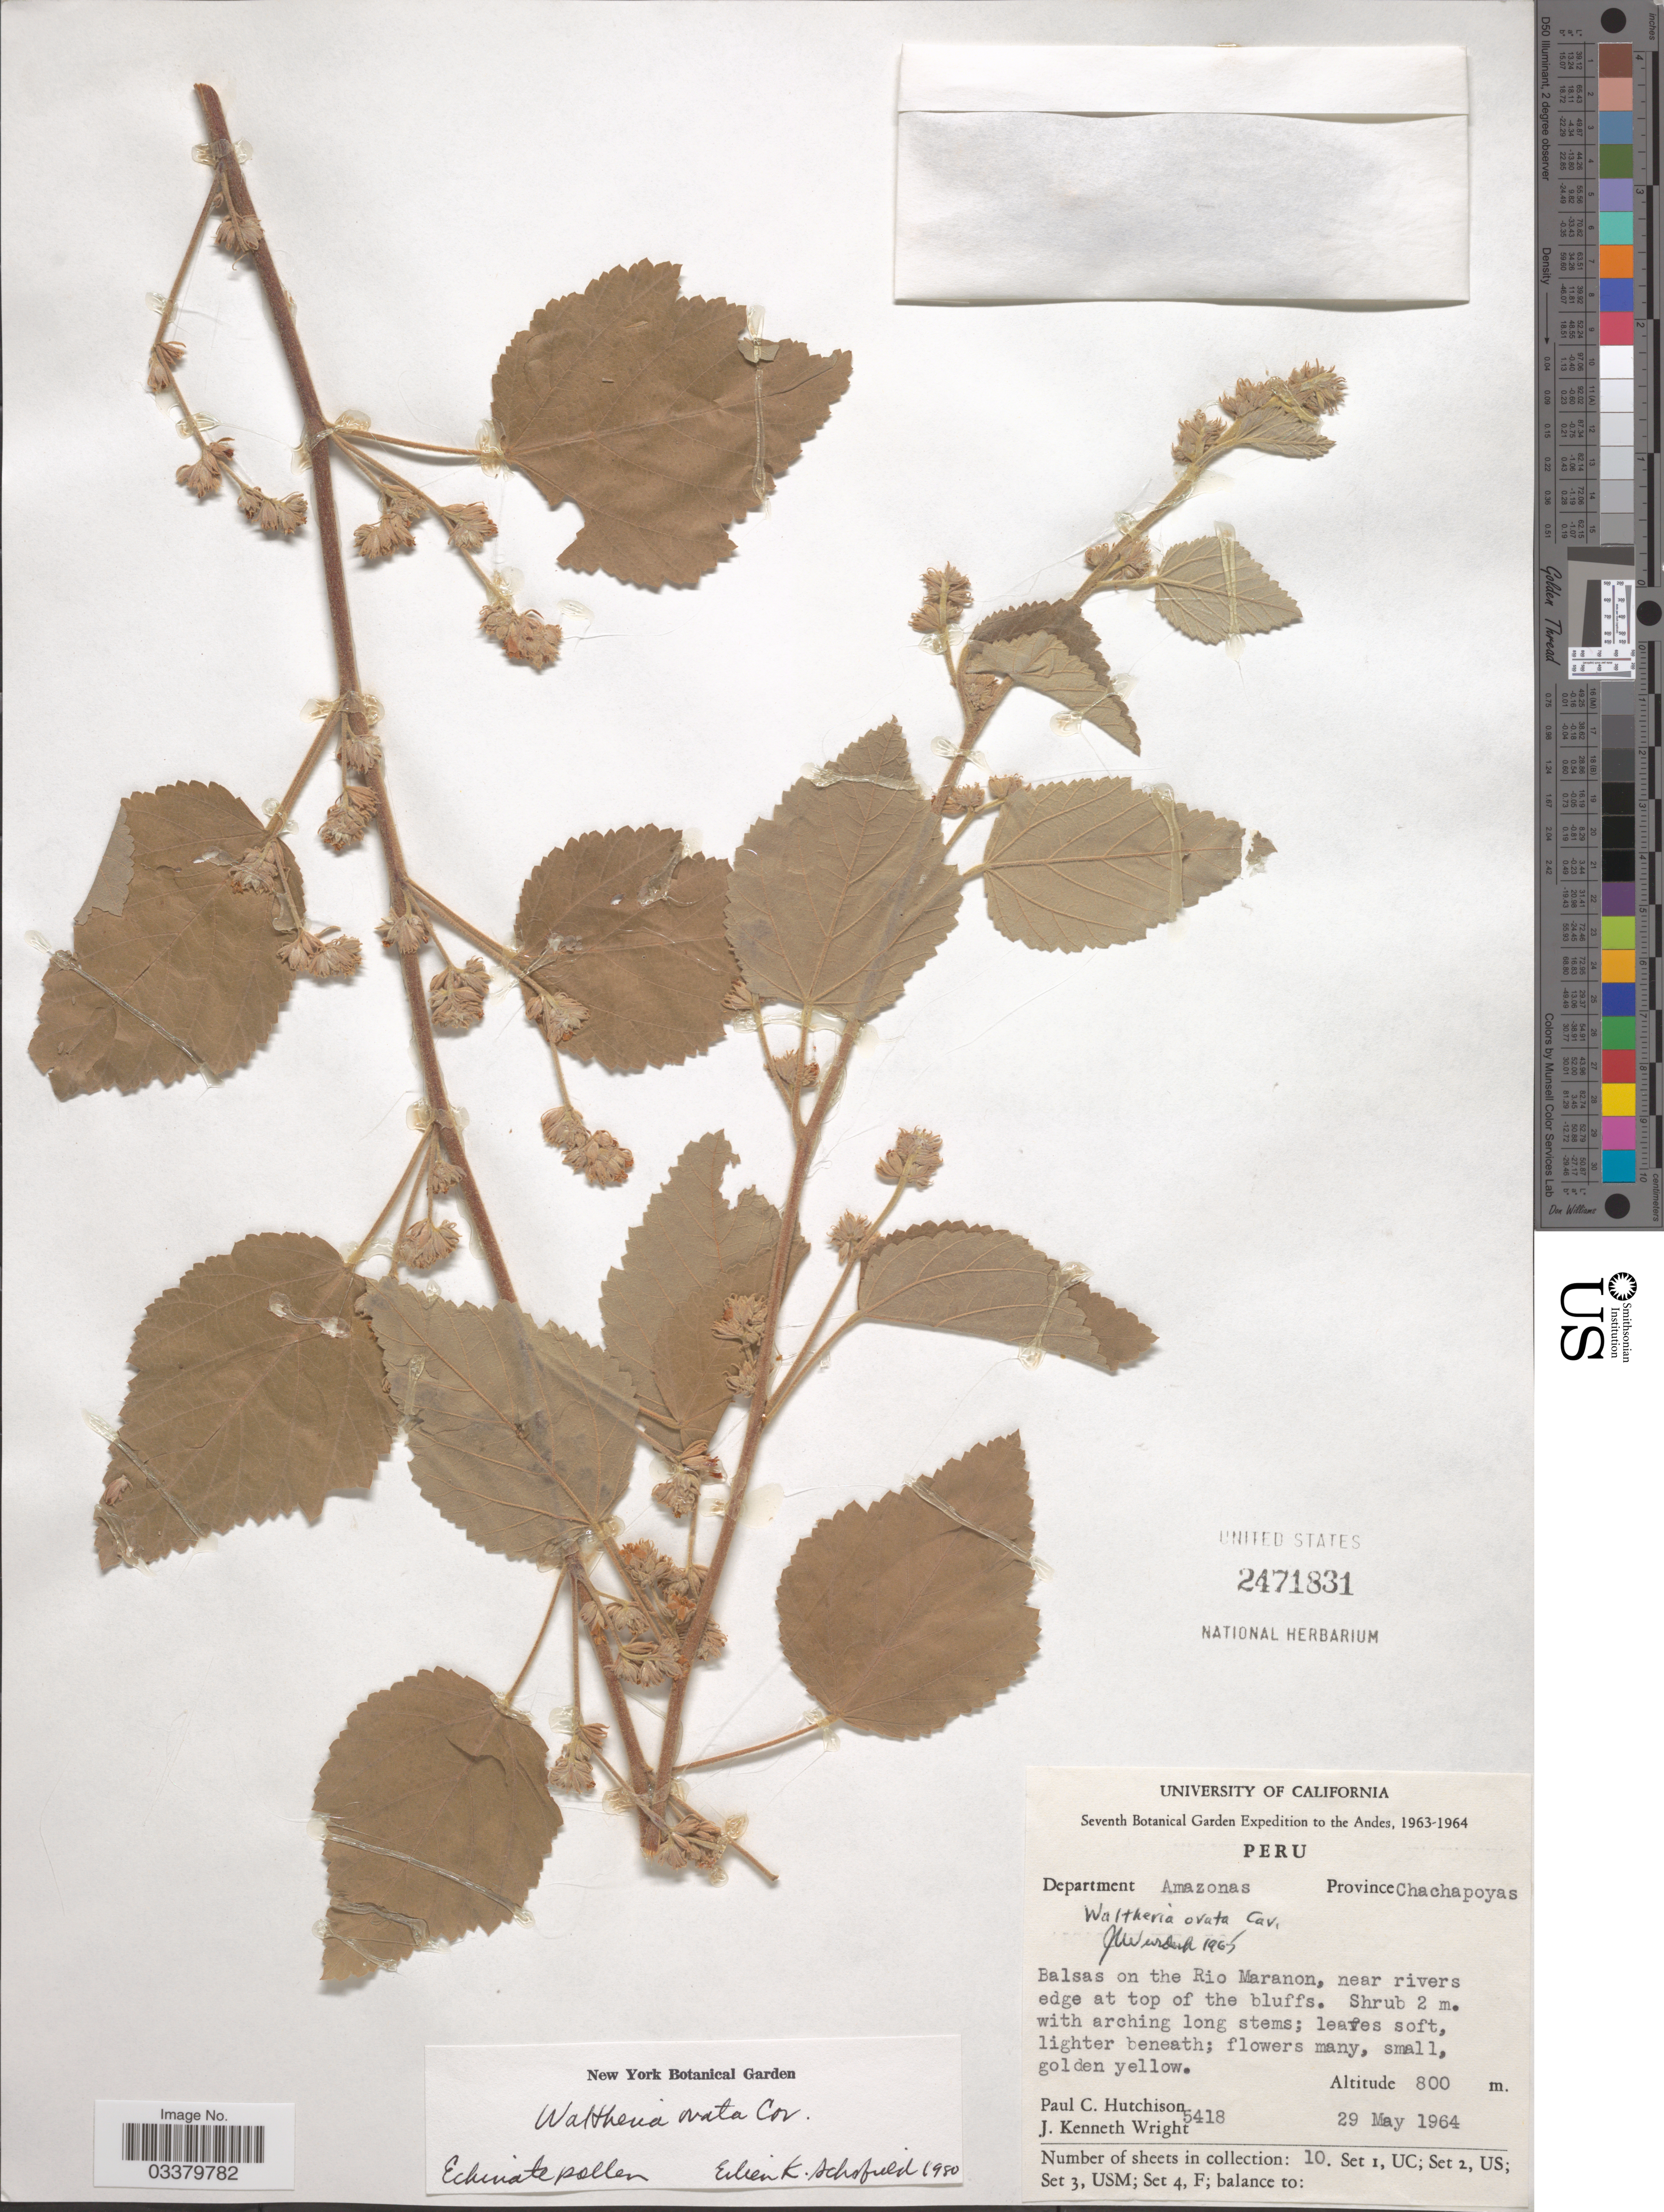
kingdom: Plantae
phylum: Tracheophyta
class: Magnoliopsida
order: Malvales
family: Malvaceae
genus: Waltheria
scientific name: Waltheria ovata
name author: Cav.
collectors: P. C. Hutchison & J. K. Wright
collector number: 5418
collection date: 1964-05-29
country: Peru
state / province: Amazonas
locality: Andes. Department Amazonas. Province Chachapoyas. Balsas on the Rio Maranon, near rivers edge at top of the bluffs.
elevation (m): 800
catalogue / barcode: US 2471831